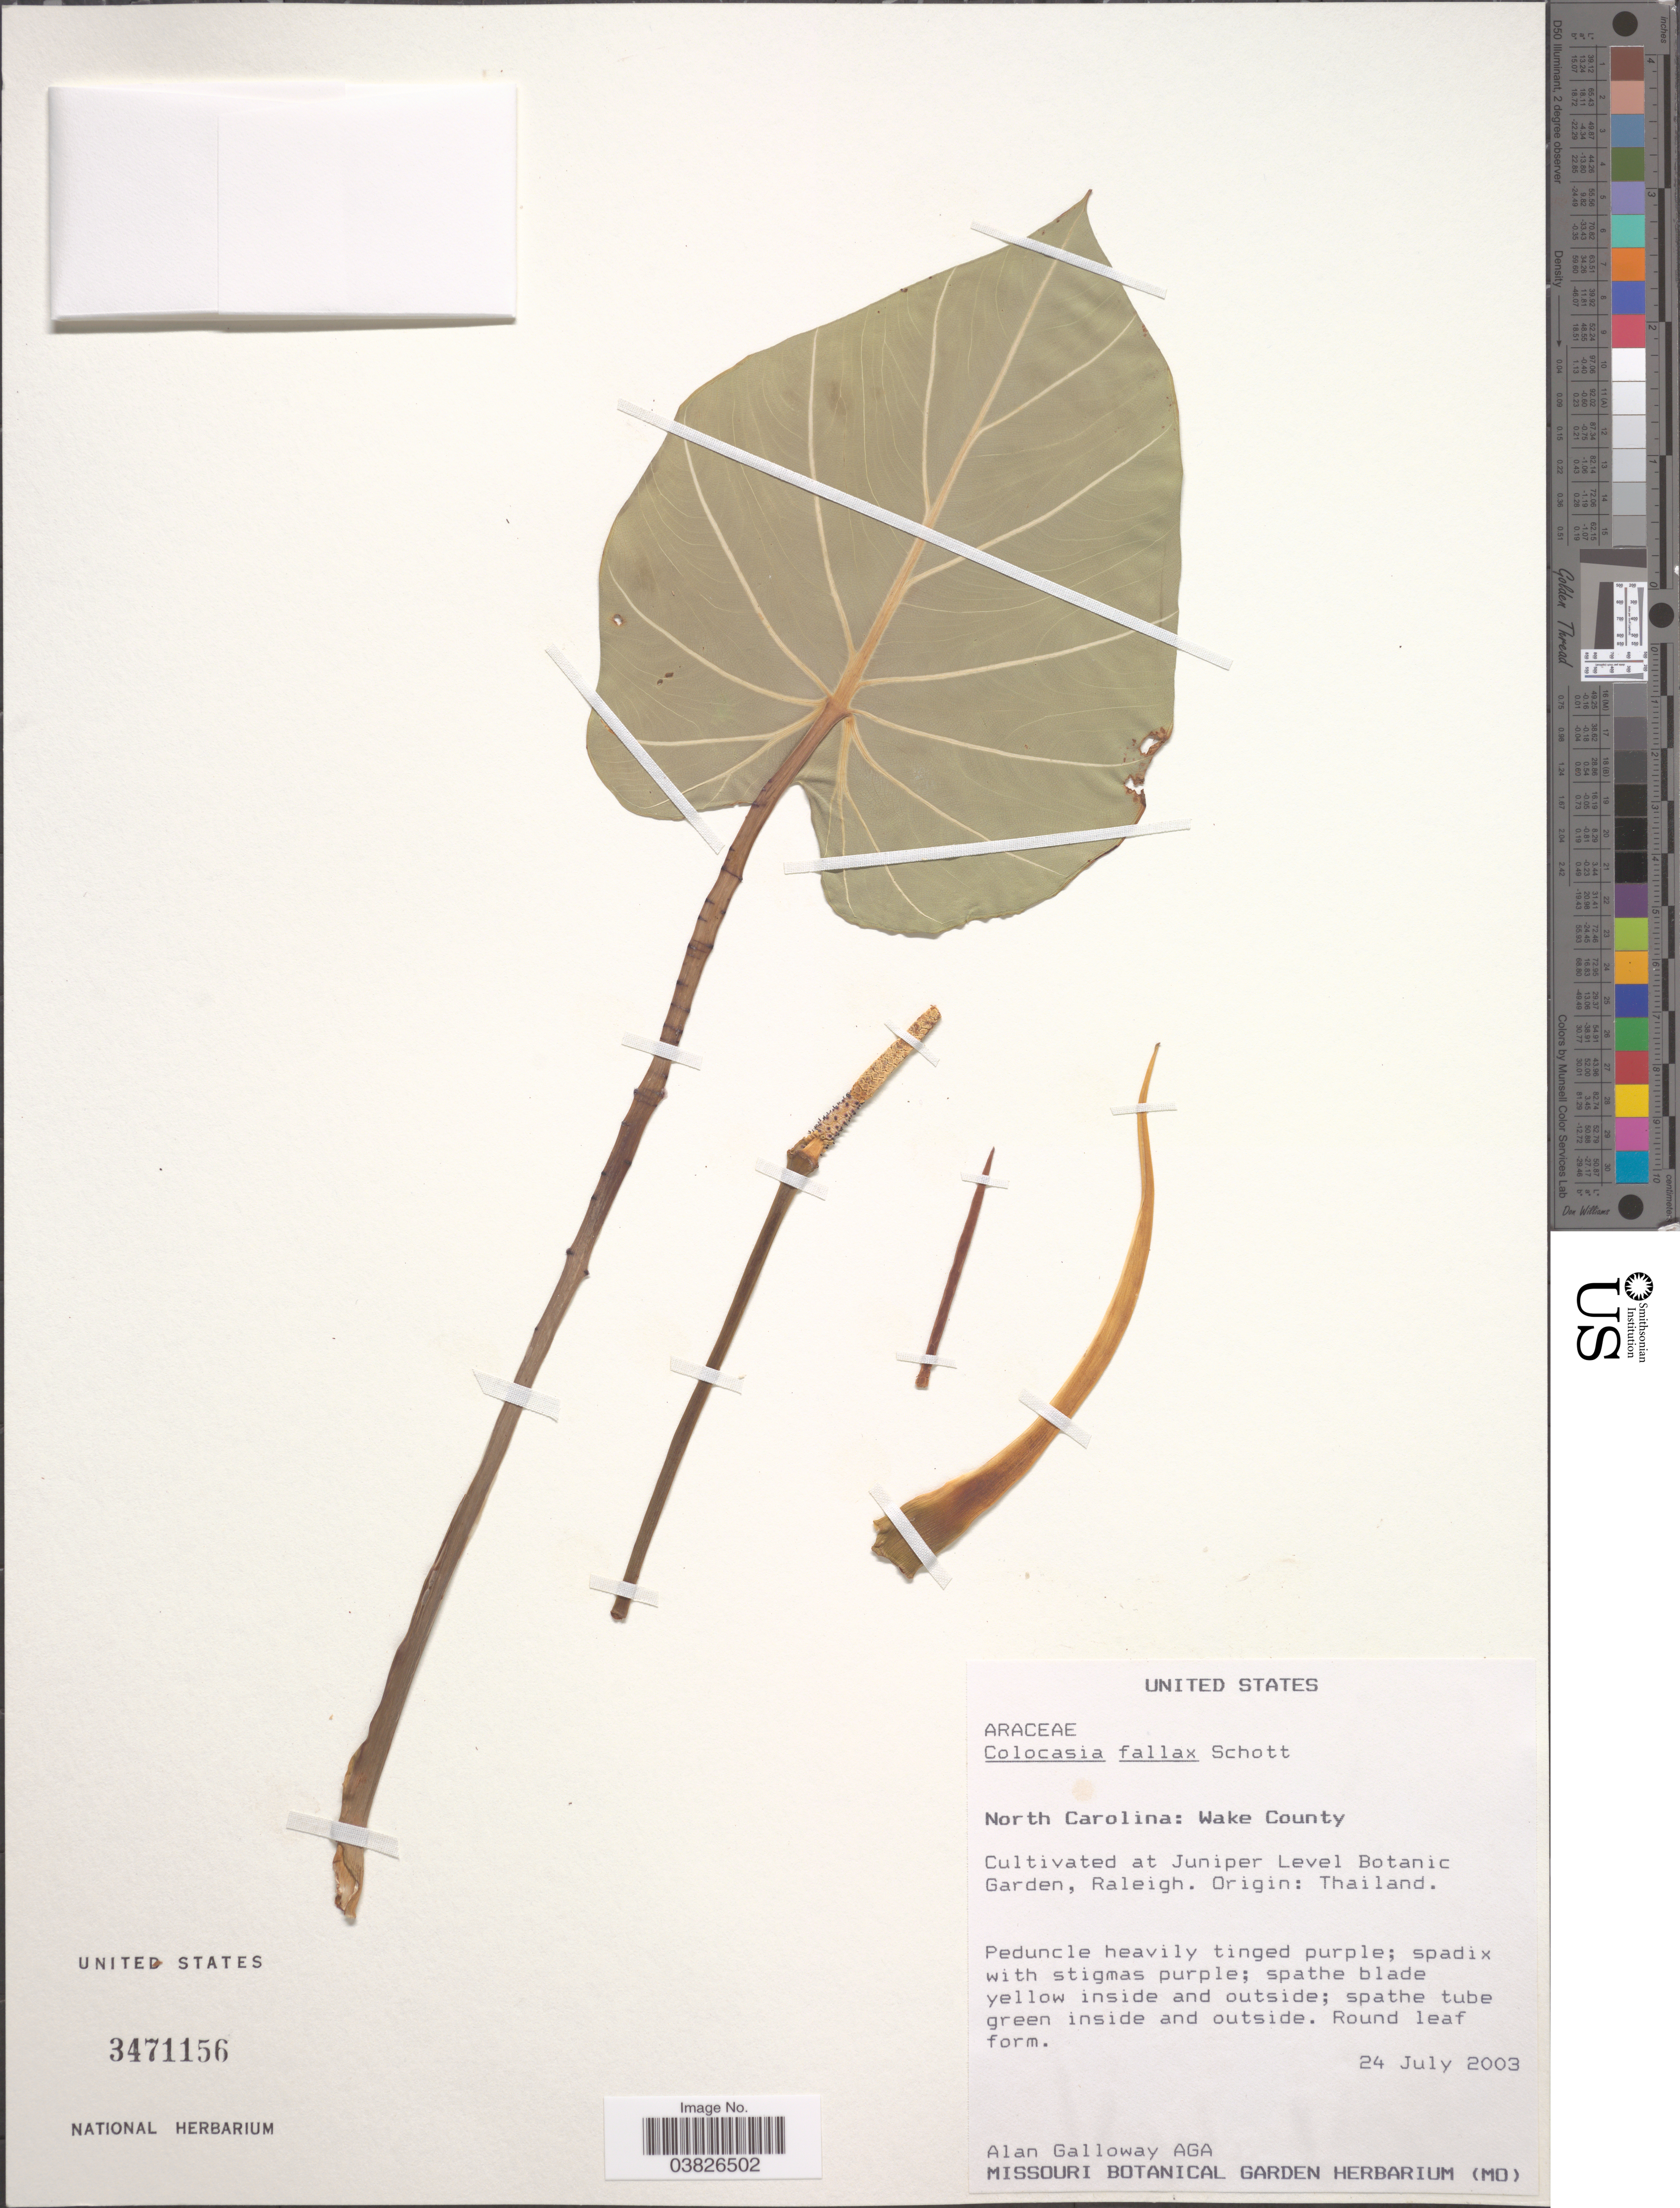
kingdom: Plantae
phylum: Tracheophyta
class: Liliopsida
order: Alismatales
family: Araceae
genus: Colocasia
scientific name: Colocasia fallax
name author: Schott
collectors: A. Galloway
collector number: AGA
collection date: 2003-07-24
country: United States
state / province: North Carolina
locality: Wake County. Juniper Level Botanic Garden, Raleigh.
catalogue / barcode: US 3471156